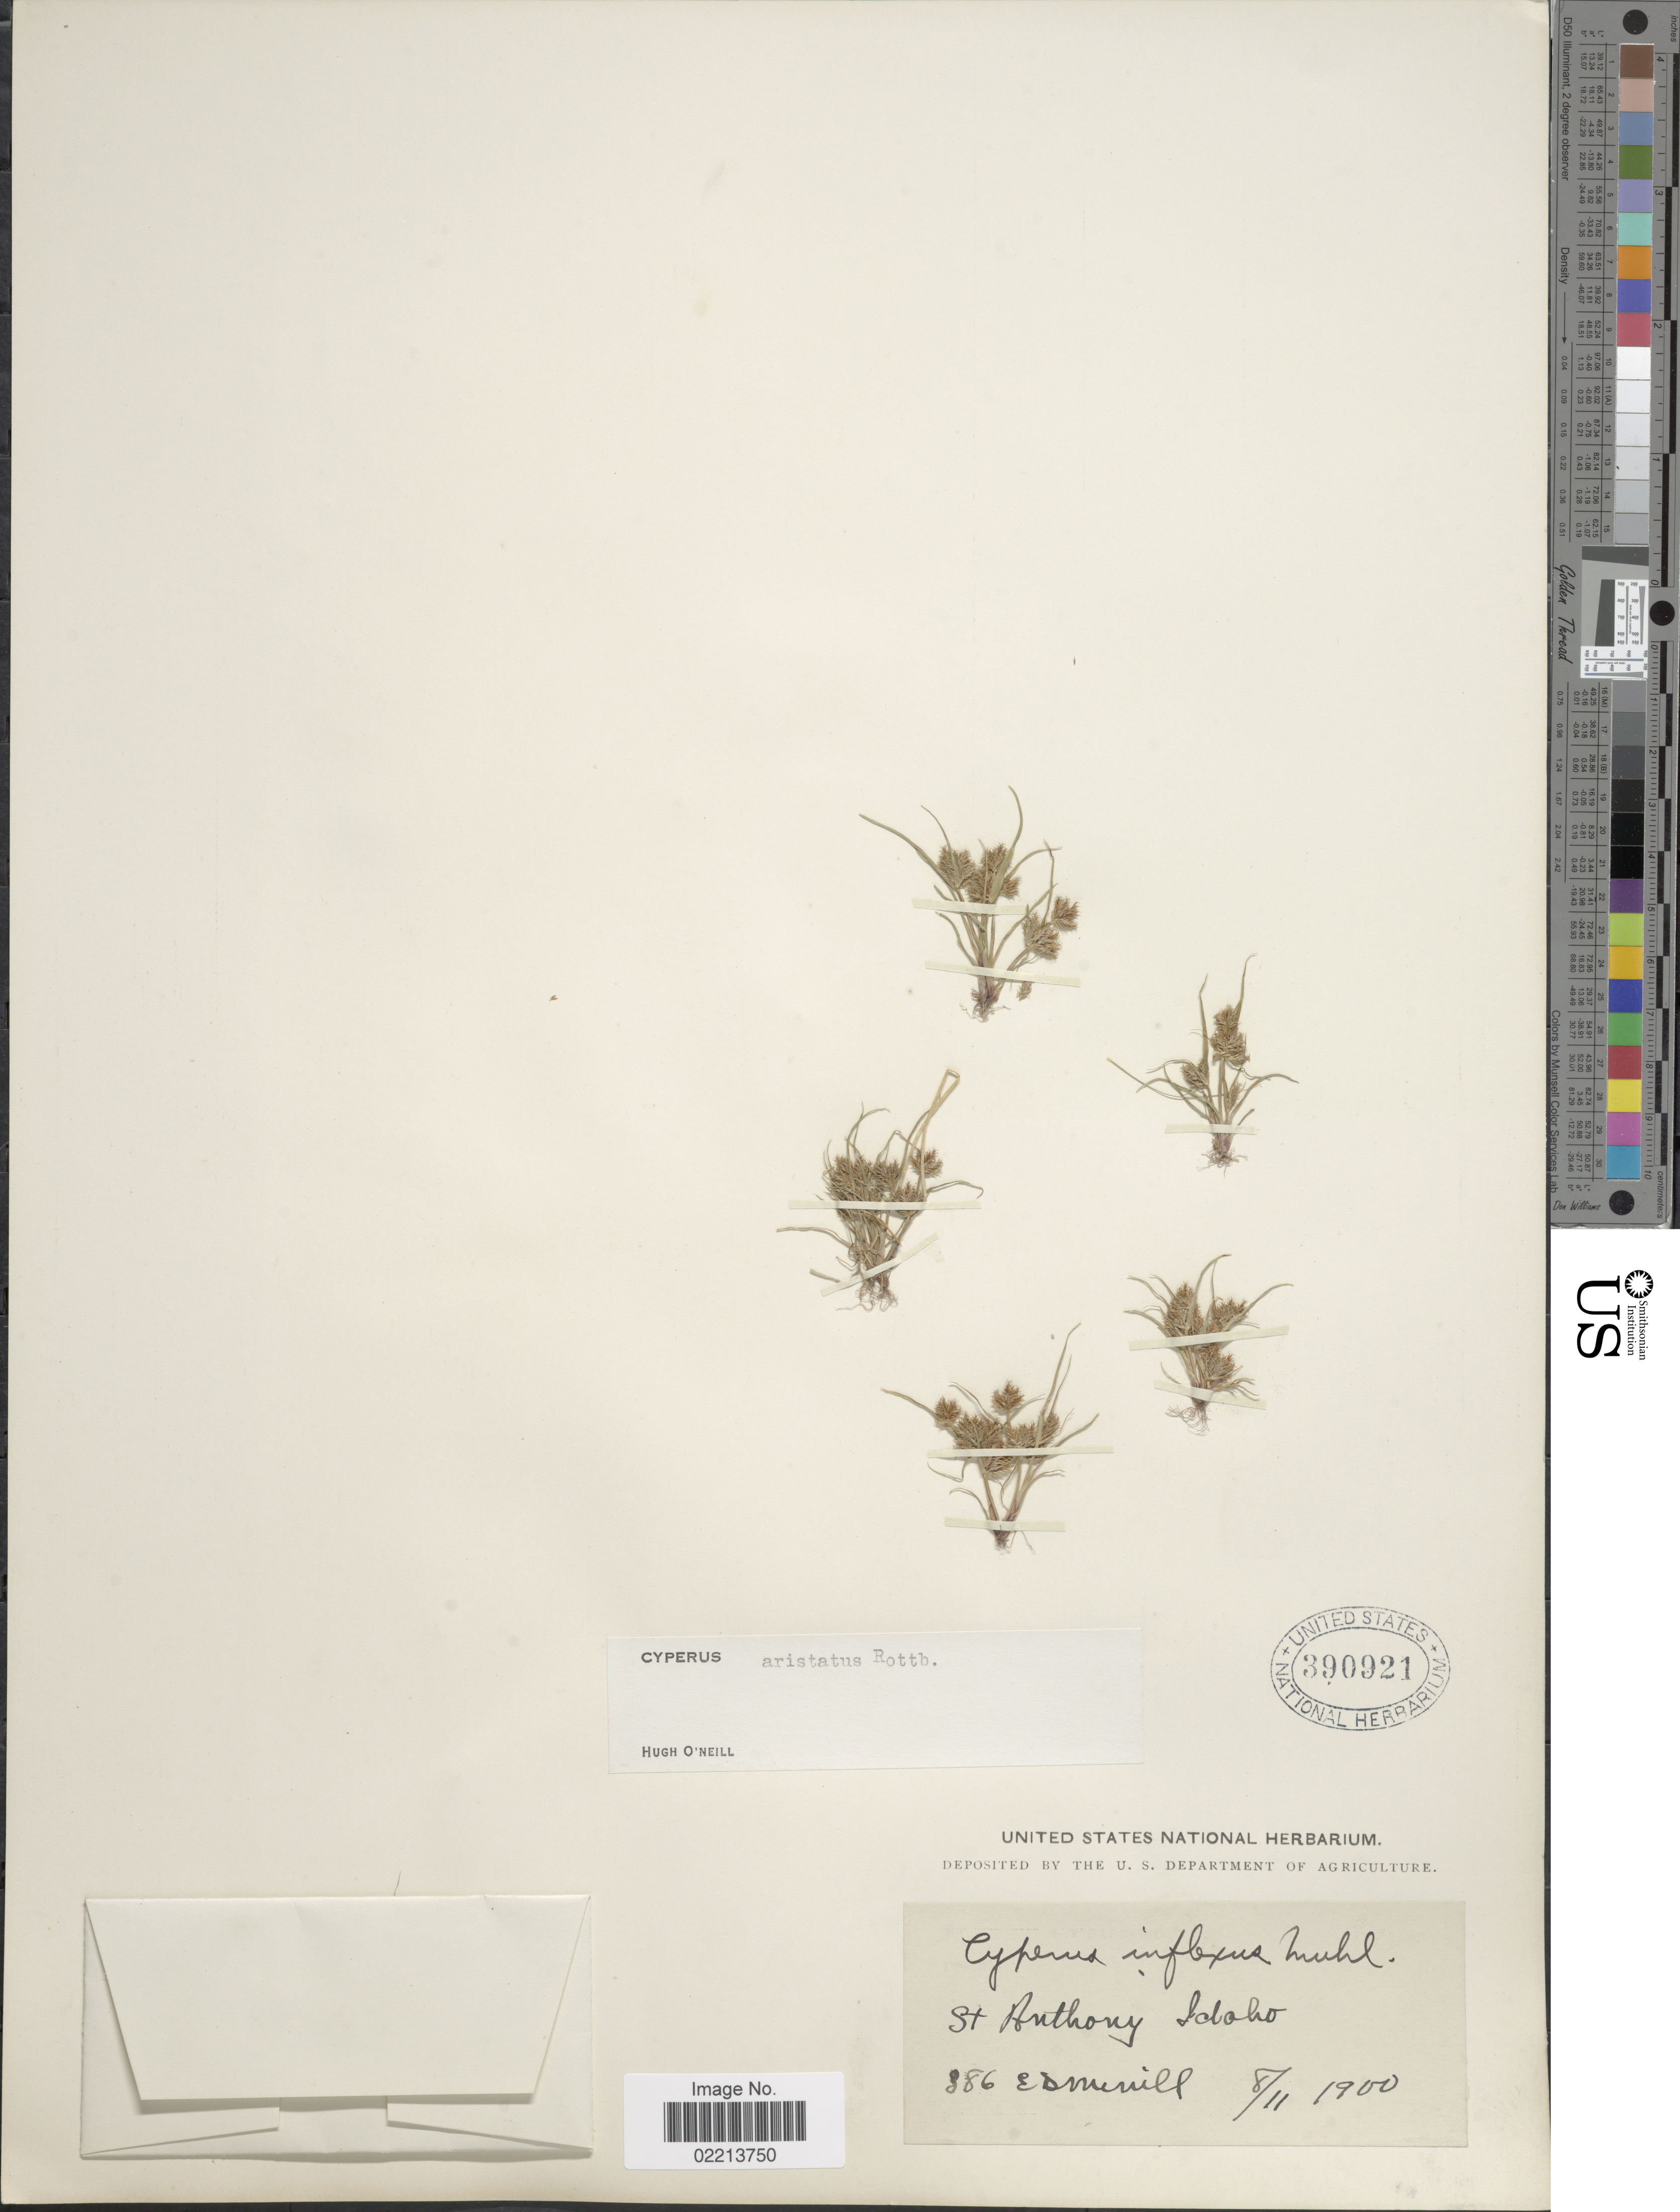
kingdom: Plantae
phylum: Tracheophyta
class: Liliopsida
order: Poales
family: Cyperaceae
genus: Cyperus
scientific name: Cyperus squarrosus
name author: L.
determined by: Strong, Mark T., (BOT), Smithsonian Institution - National Museum of Natural History (UNITED STATES)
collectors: E. D. Merrill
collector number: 386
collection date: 1900-08-11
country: United States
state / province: Idaho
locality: St. Anthony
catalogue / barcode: US 390921